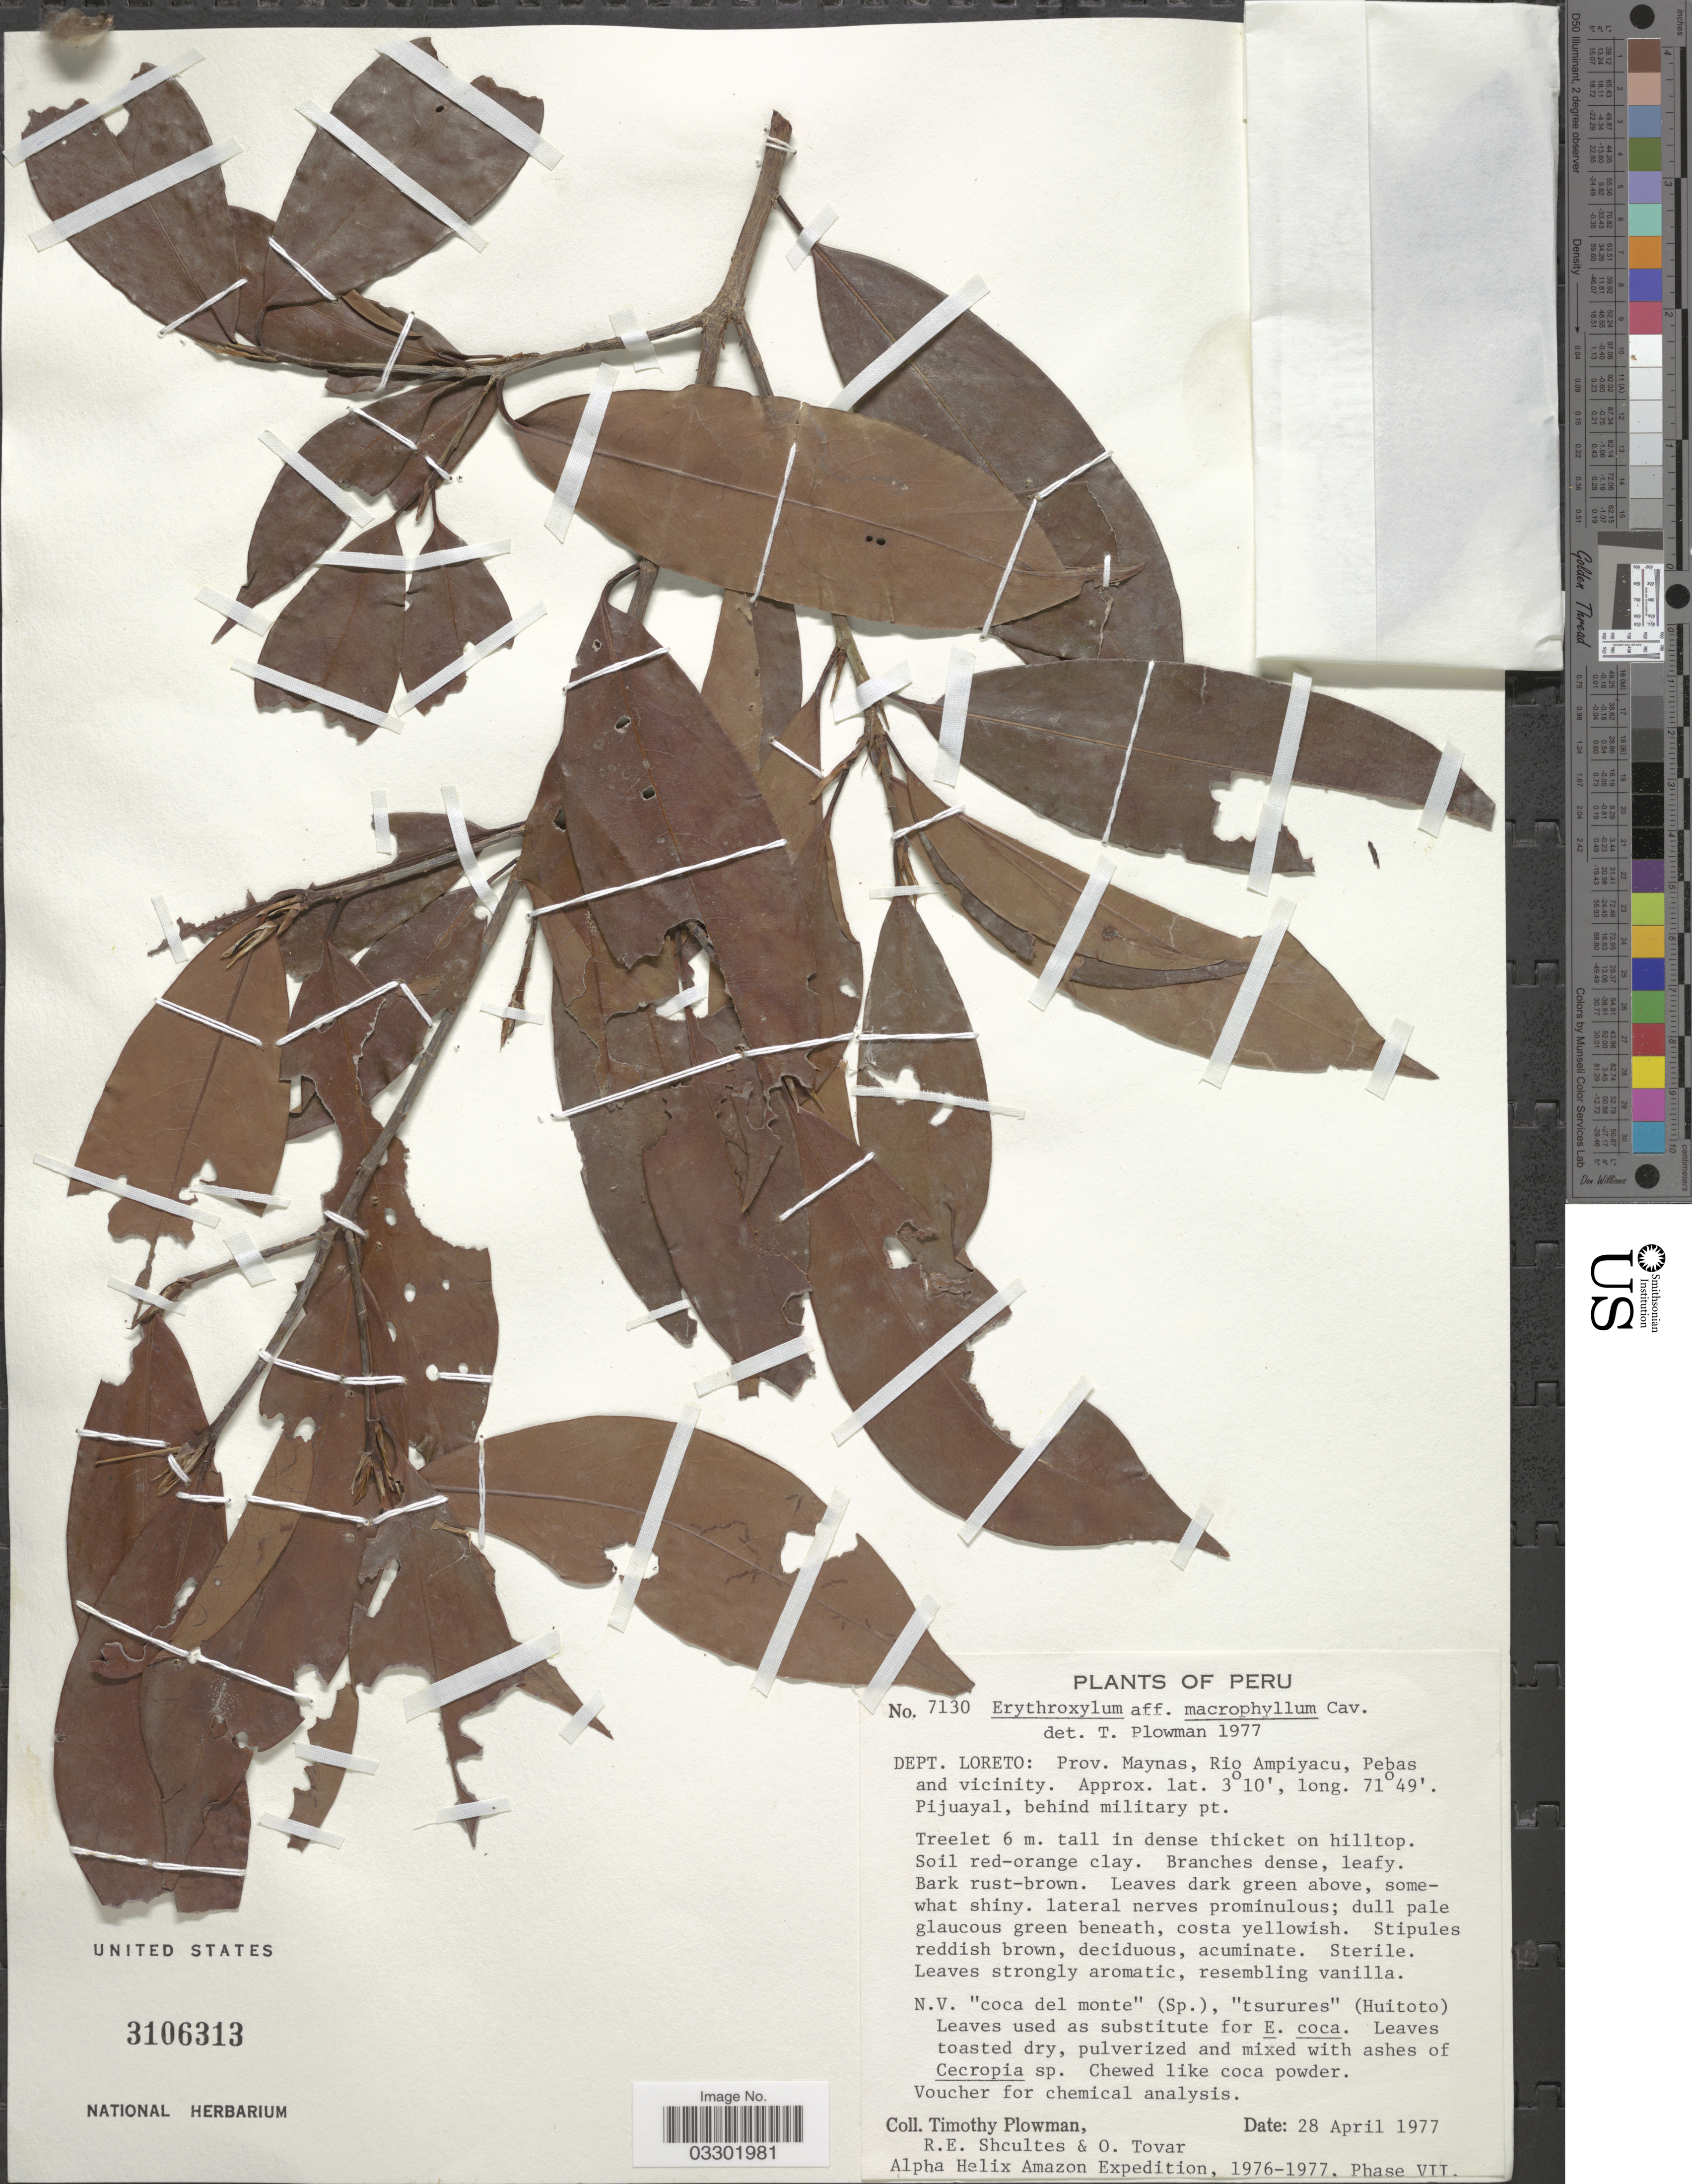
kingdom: Plantae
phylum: Tracheophyta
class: Magnoliopsida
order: Malpighiales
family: Erythroxylaceae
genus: Erythroxylum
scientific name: Erythroxylum macrophyllum var. macrophyllum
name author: Cav.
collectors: T. Plowman, R. E. Schultes & Ó. Tovar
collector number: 7130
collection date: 1977-04-28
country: Peru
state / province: Loreto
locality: Dept. Loreto: Prov. Maynas, Rio Ampiyacu, Pebas and vicinity. Pijuayal.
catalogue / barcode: US 3106313